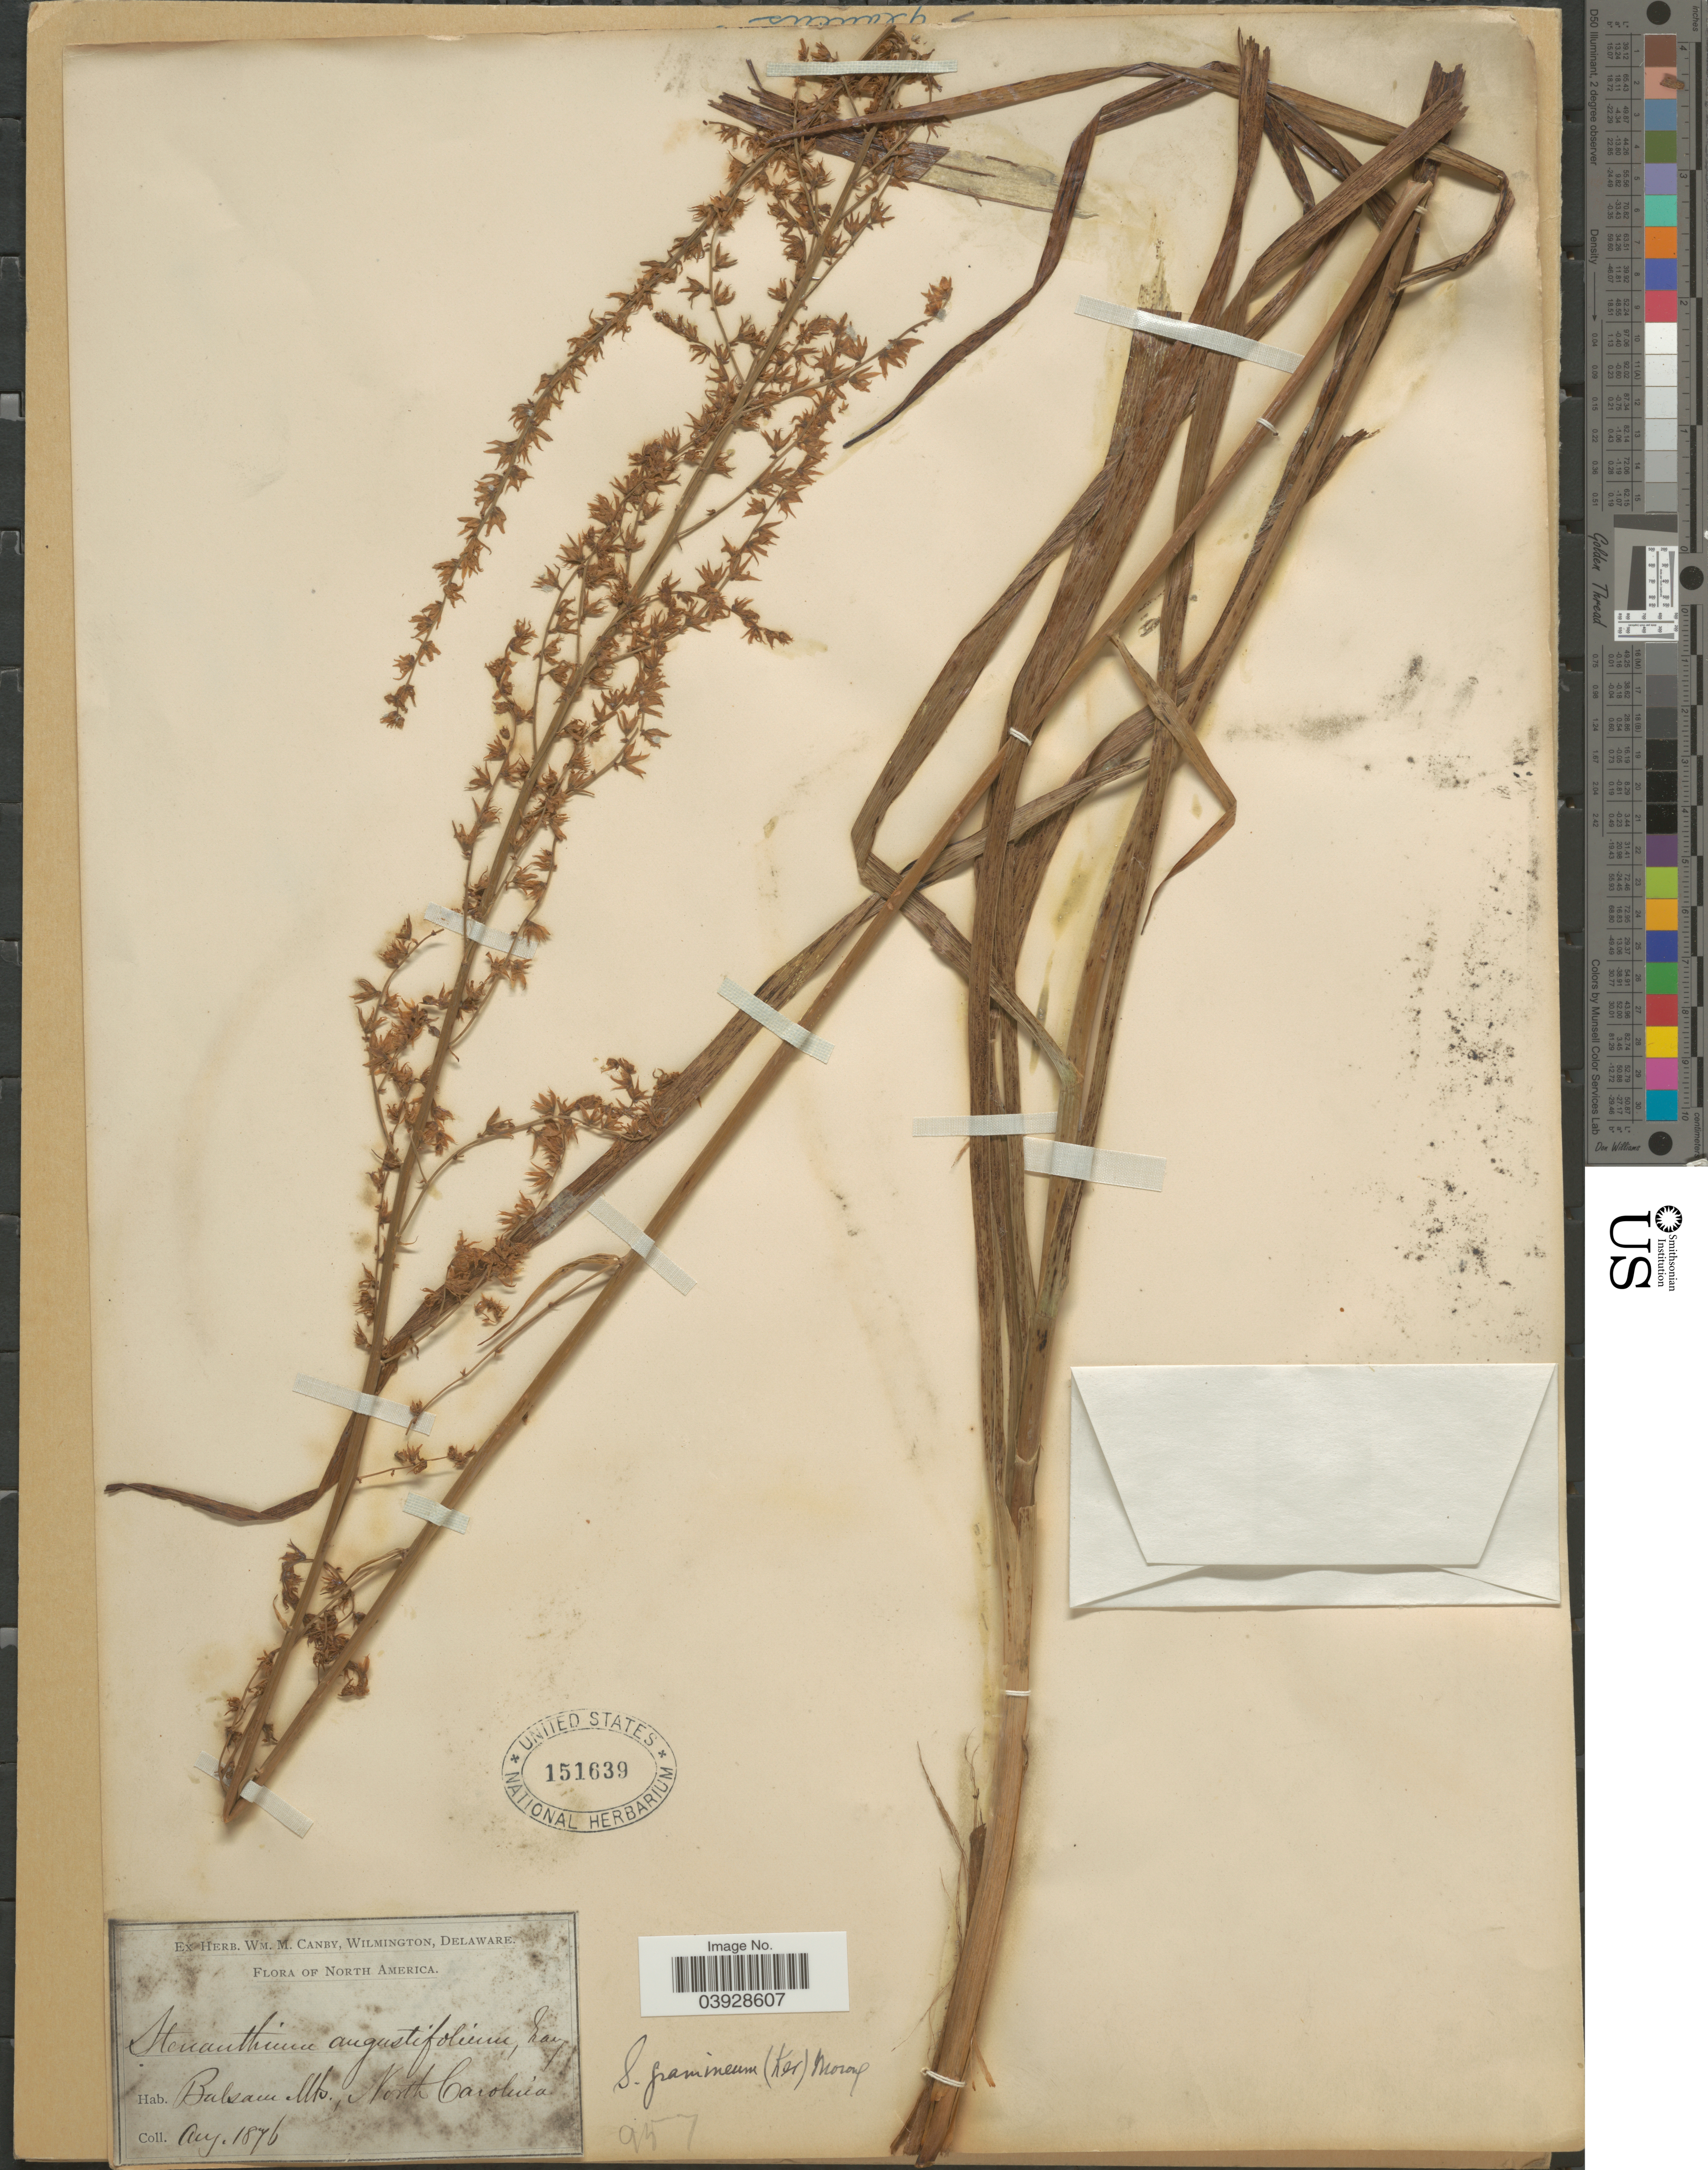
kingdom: Plantae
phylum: Tracheophyta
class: Liliopsida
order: Liliales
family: Melanthiaceae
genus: Stenanthium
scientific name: Stenanthium gramineum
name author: (Ker Gawl.) Morong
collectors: ex herb. W.M. Canby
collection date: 1876-08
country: United States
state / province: North Carolina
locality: Balsam Mts.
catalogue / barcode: US 151639